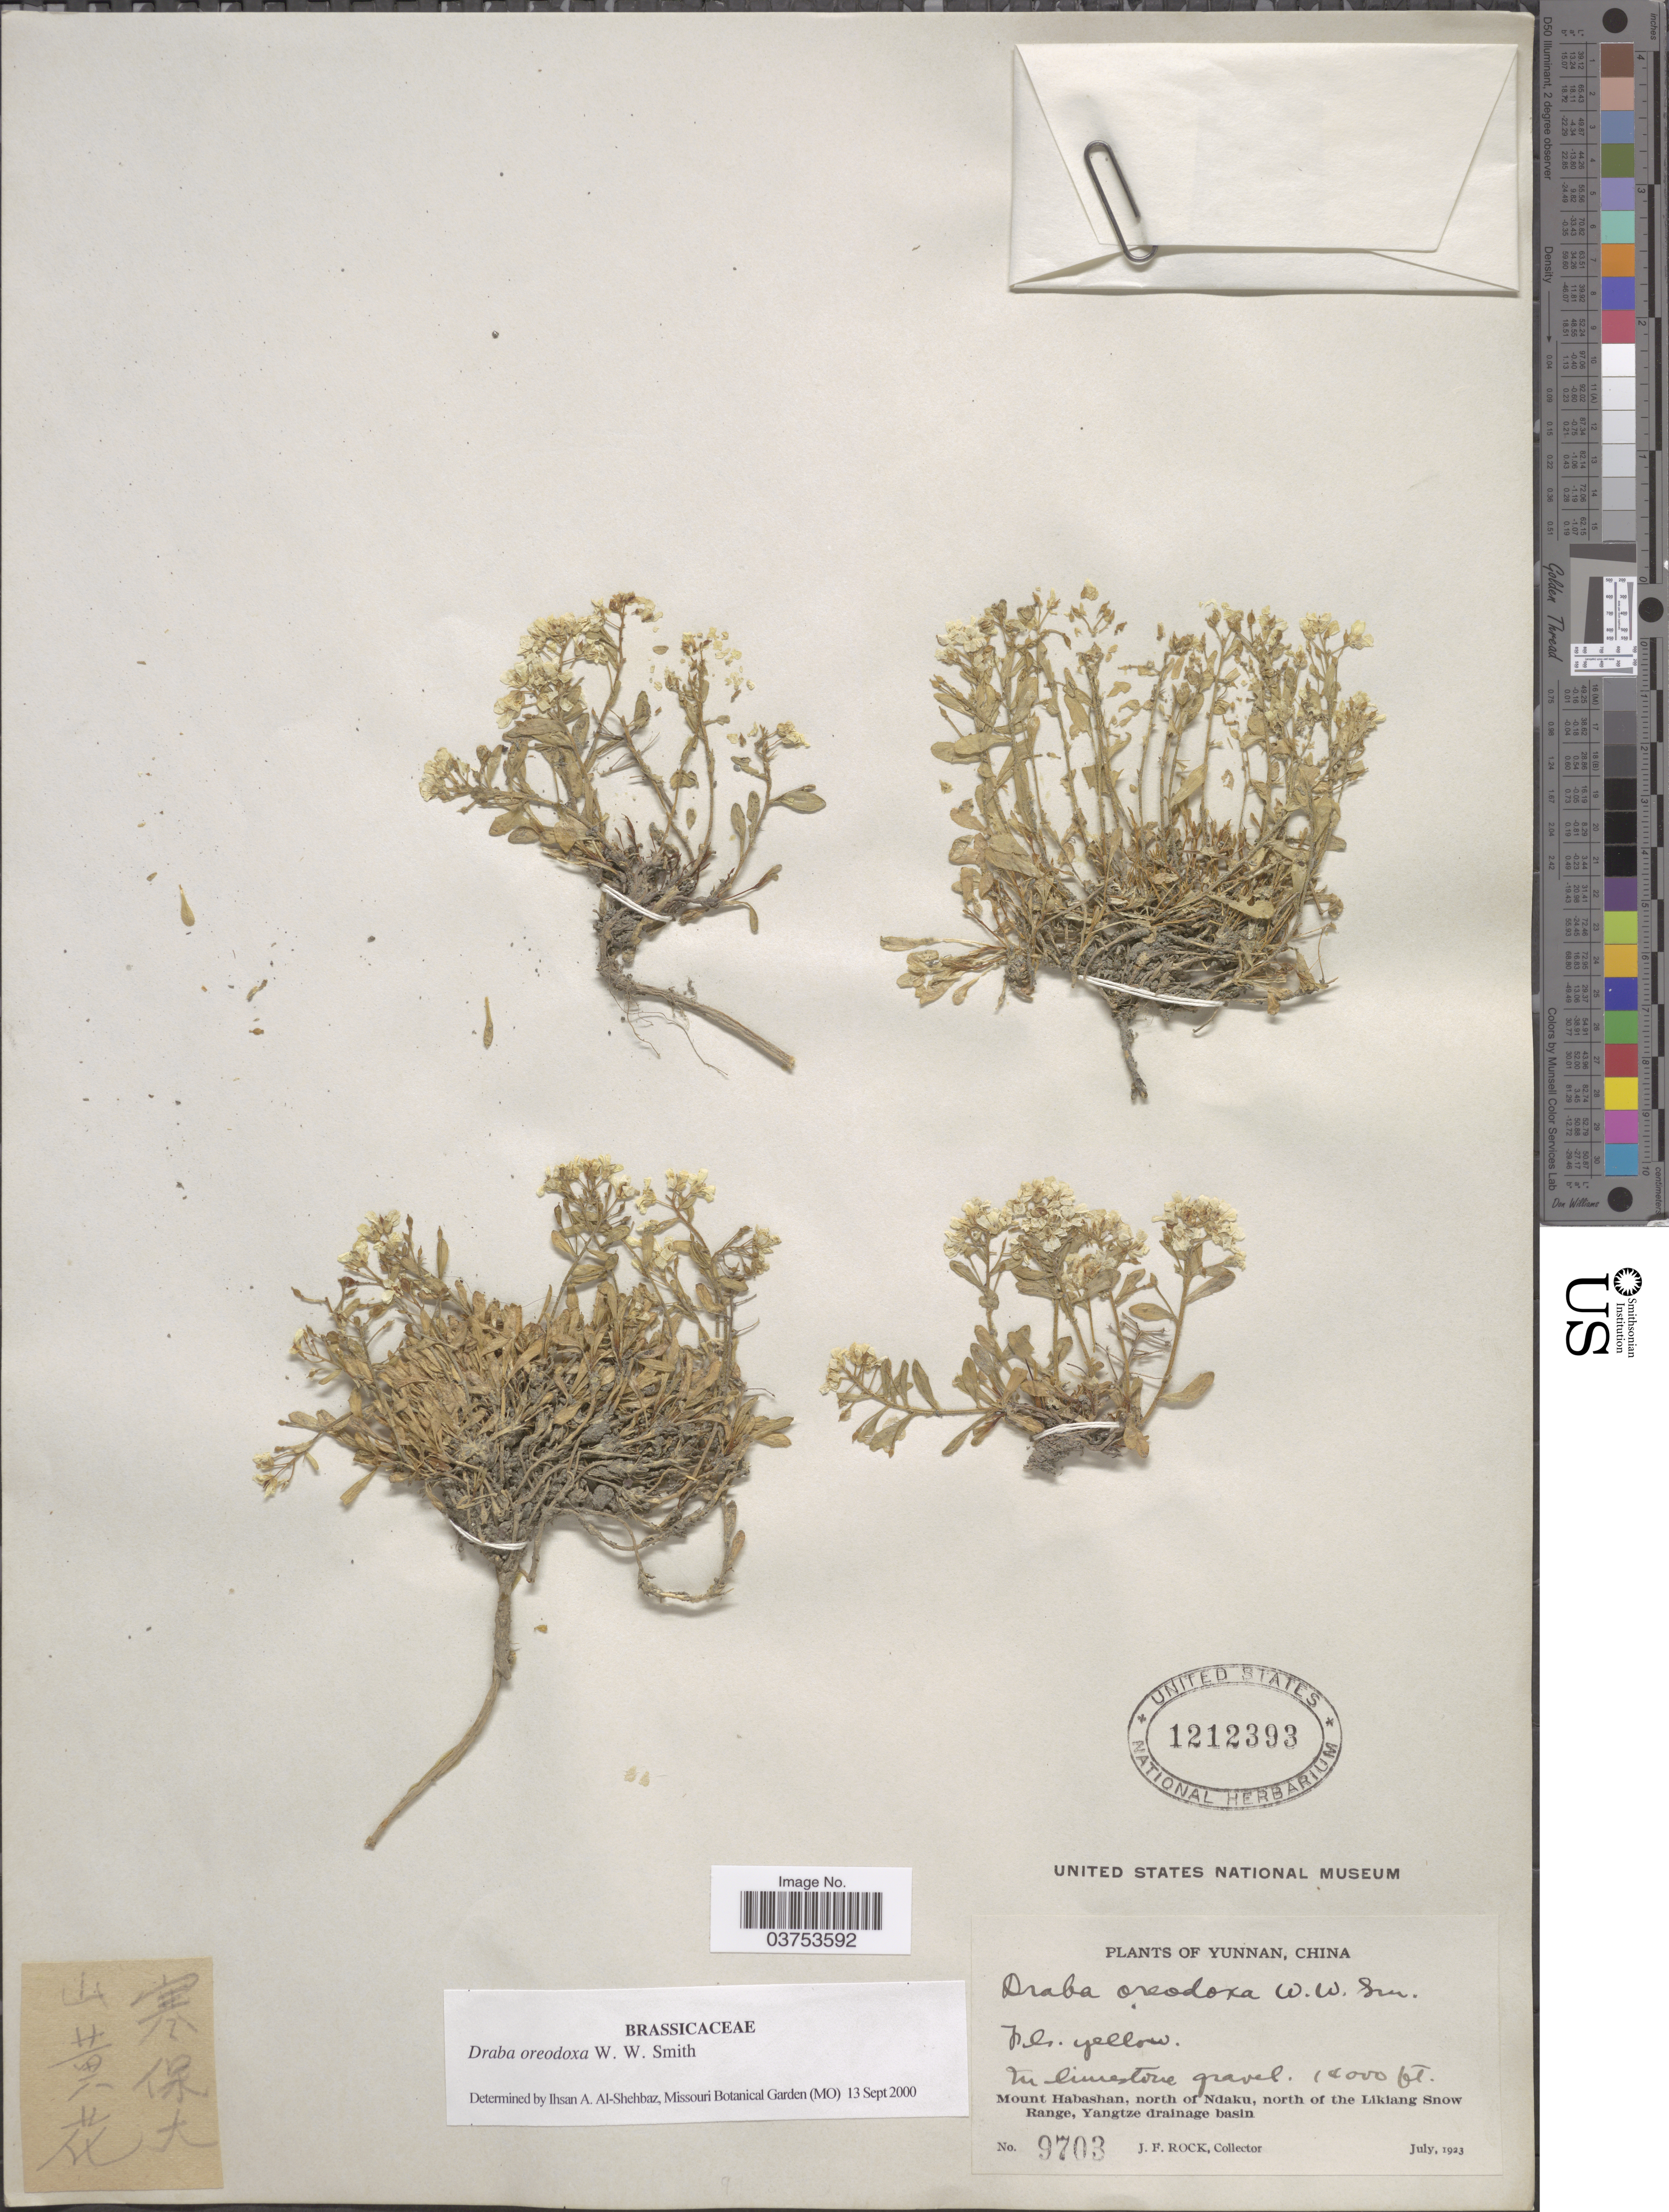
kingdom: Plantae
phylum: Tracheophyta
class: Magnoliopsida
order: Brassicales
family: Brassicaceae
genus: Draba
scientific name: Draba oreodoxa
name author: W.W. Sm.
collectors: J. Rock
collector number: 9703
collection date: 1923-07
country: China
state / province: Yunnan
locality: Mount Habashan, north of Ndaku, north of the Likiang Snow Range, Yangtze drainage basin.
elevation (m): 4267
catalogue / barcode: US 1212393